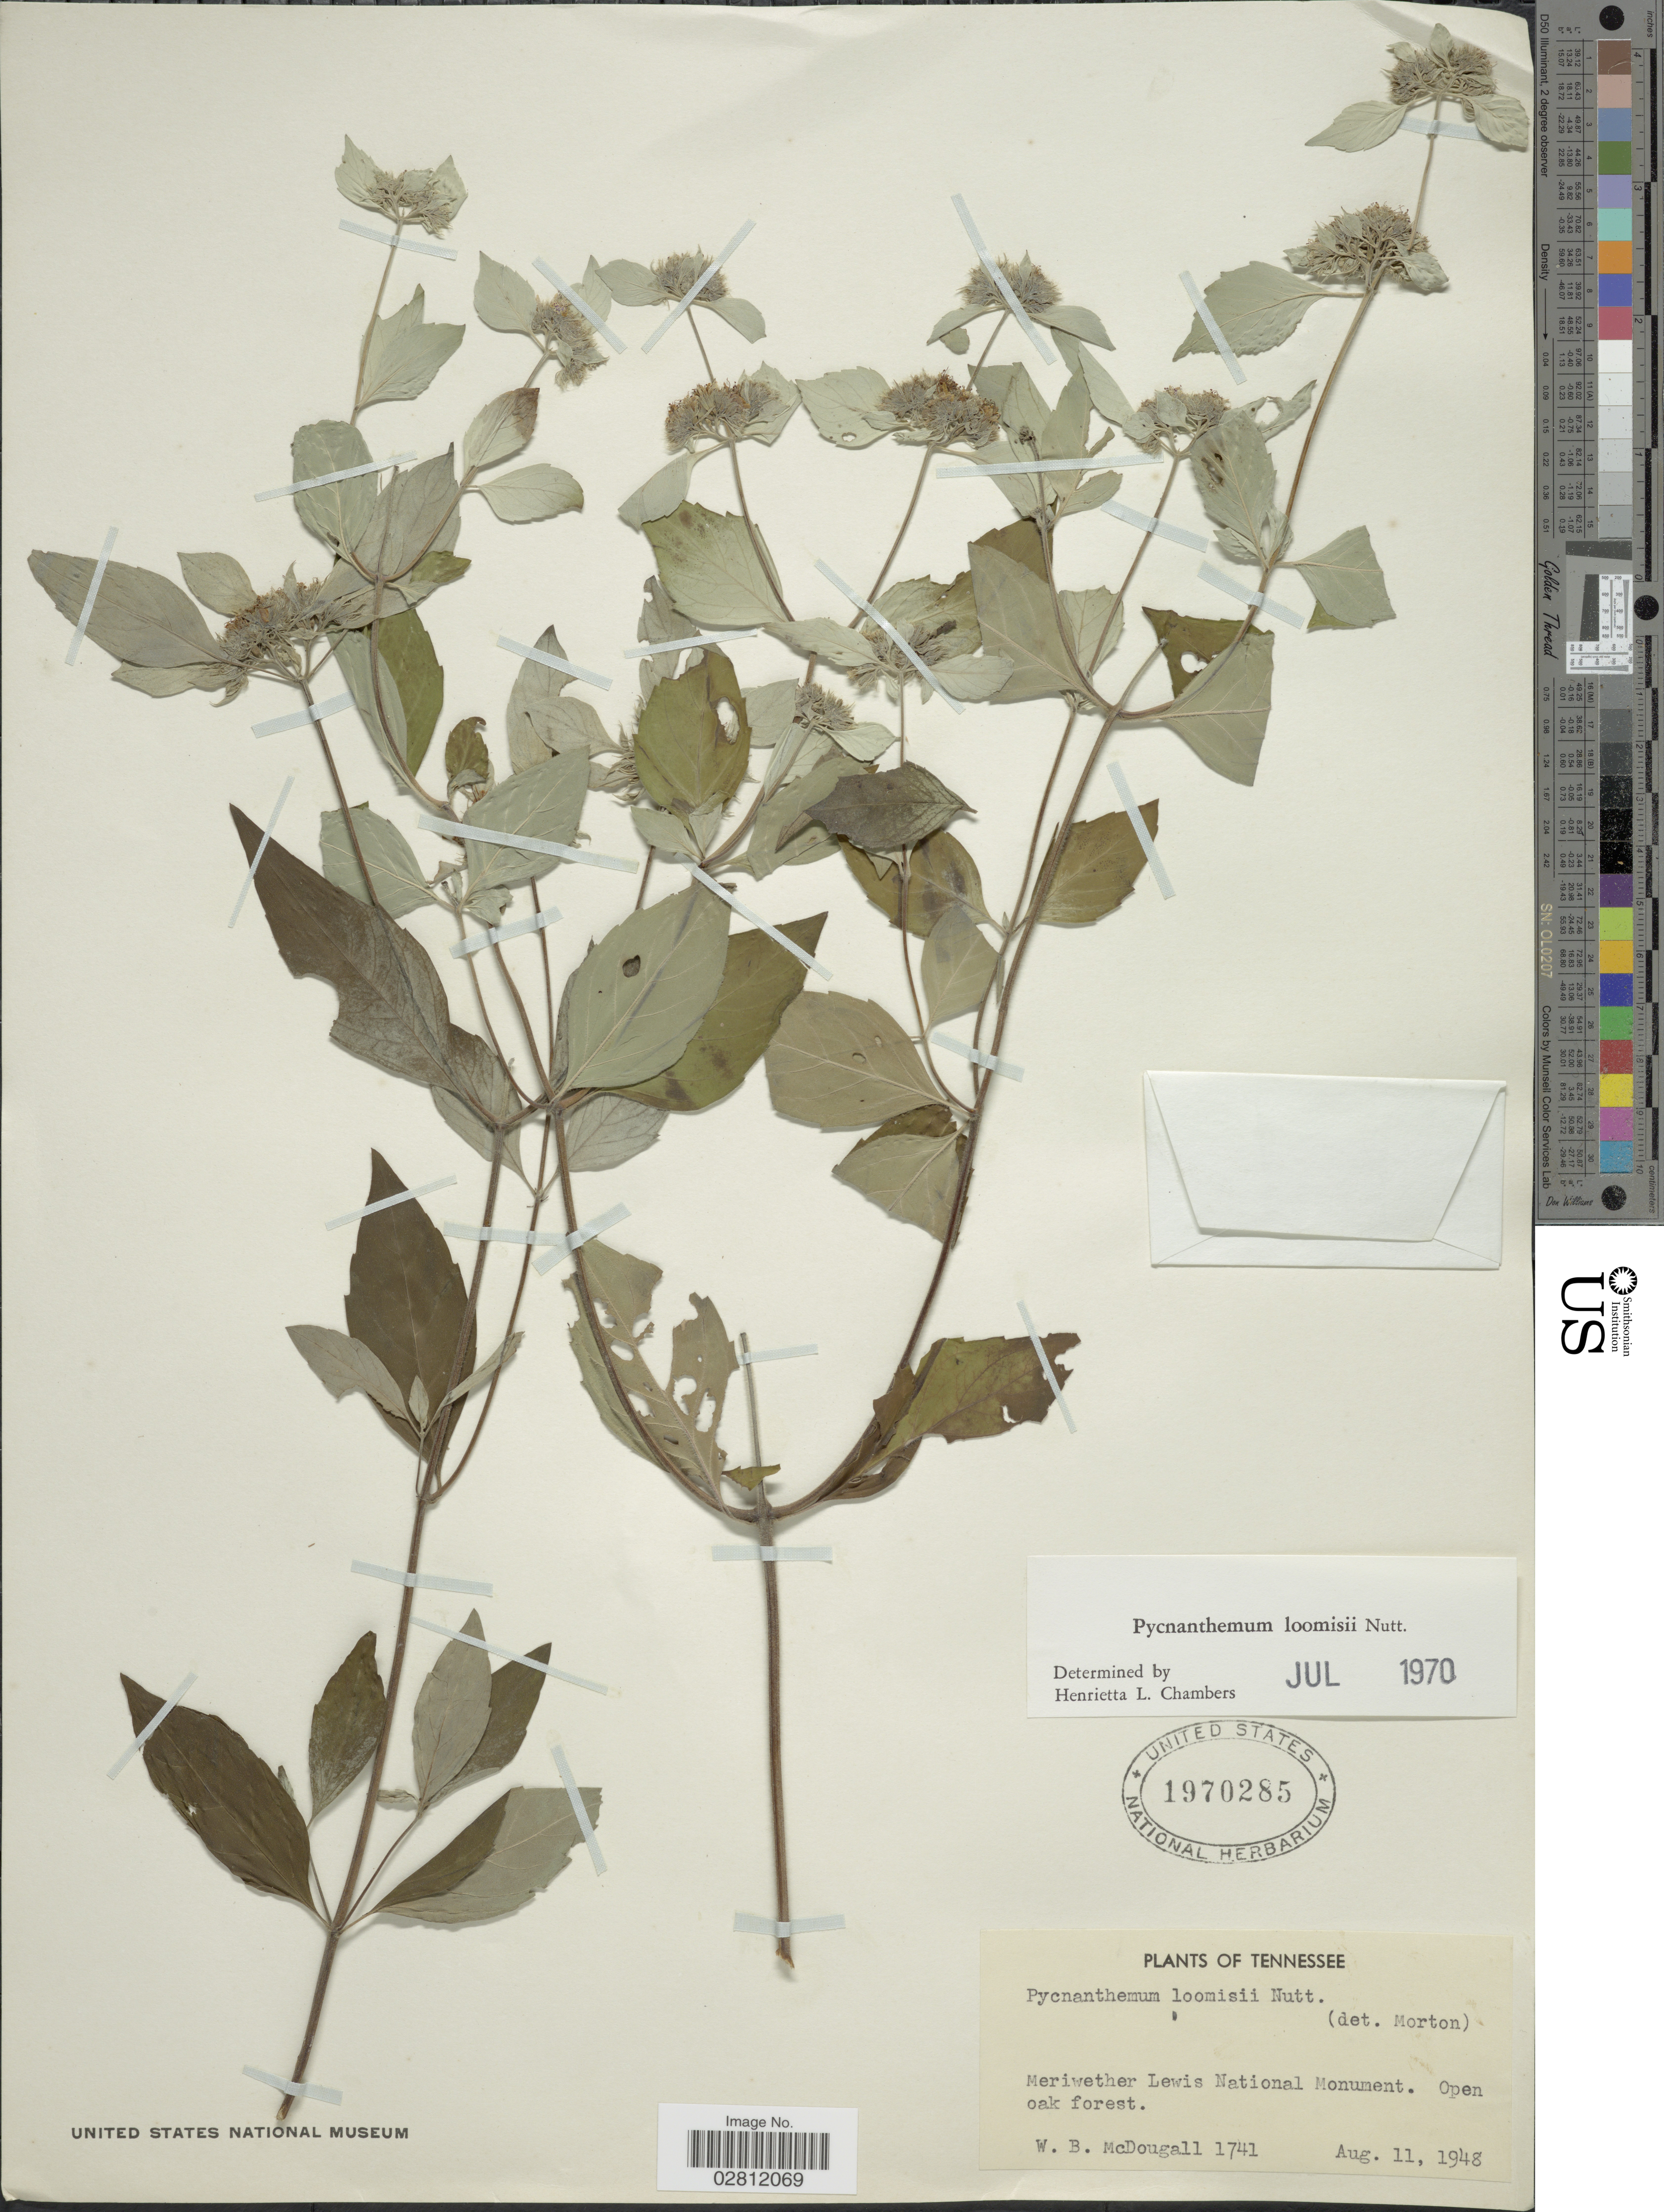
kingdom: Plantae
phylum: Tracheophyta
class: Magnoliopsida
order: Lamiales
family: Lamiaceae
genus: Pycnanthemum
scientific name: Pycnanthemum loomisii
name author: Nutt.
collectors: W. B. McDougall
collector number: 1741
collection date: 1948-08-11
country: United States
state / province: Tennessee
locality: Meriwether Lewis National Monument.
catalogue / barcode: US 1970285